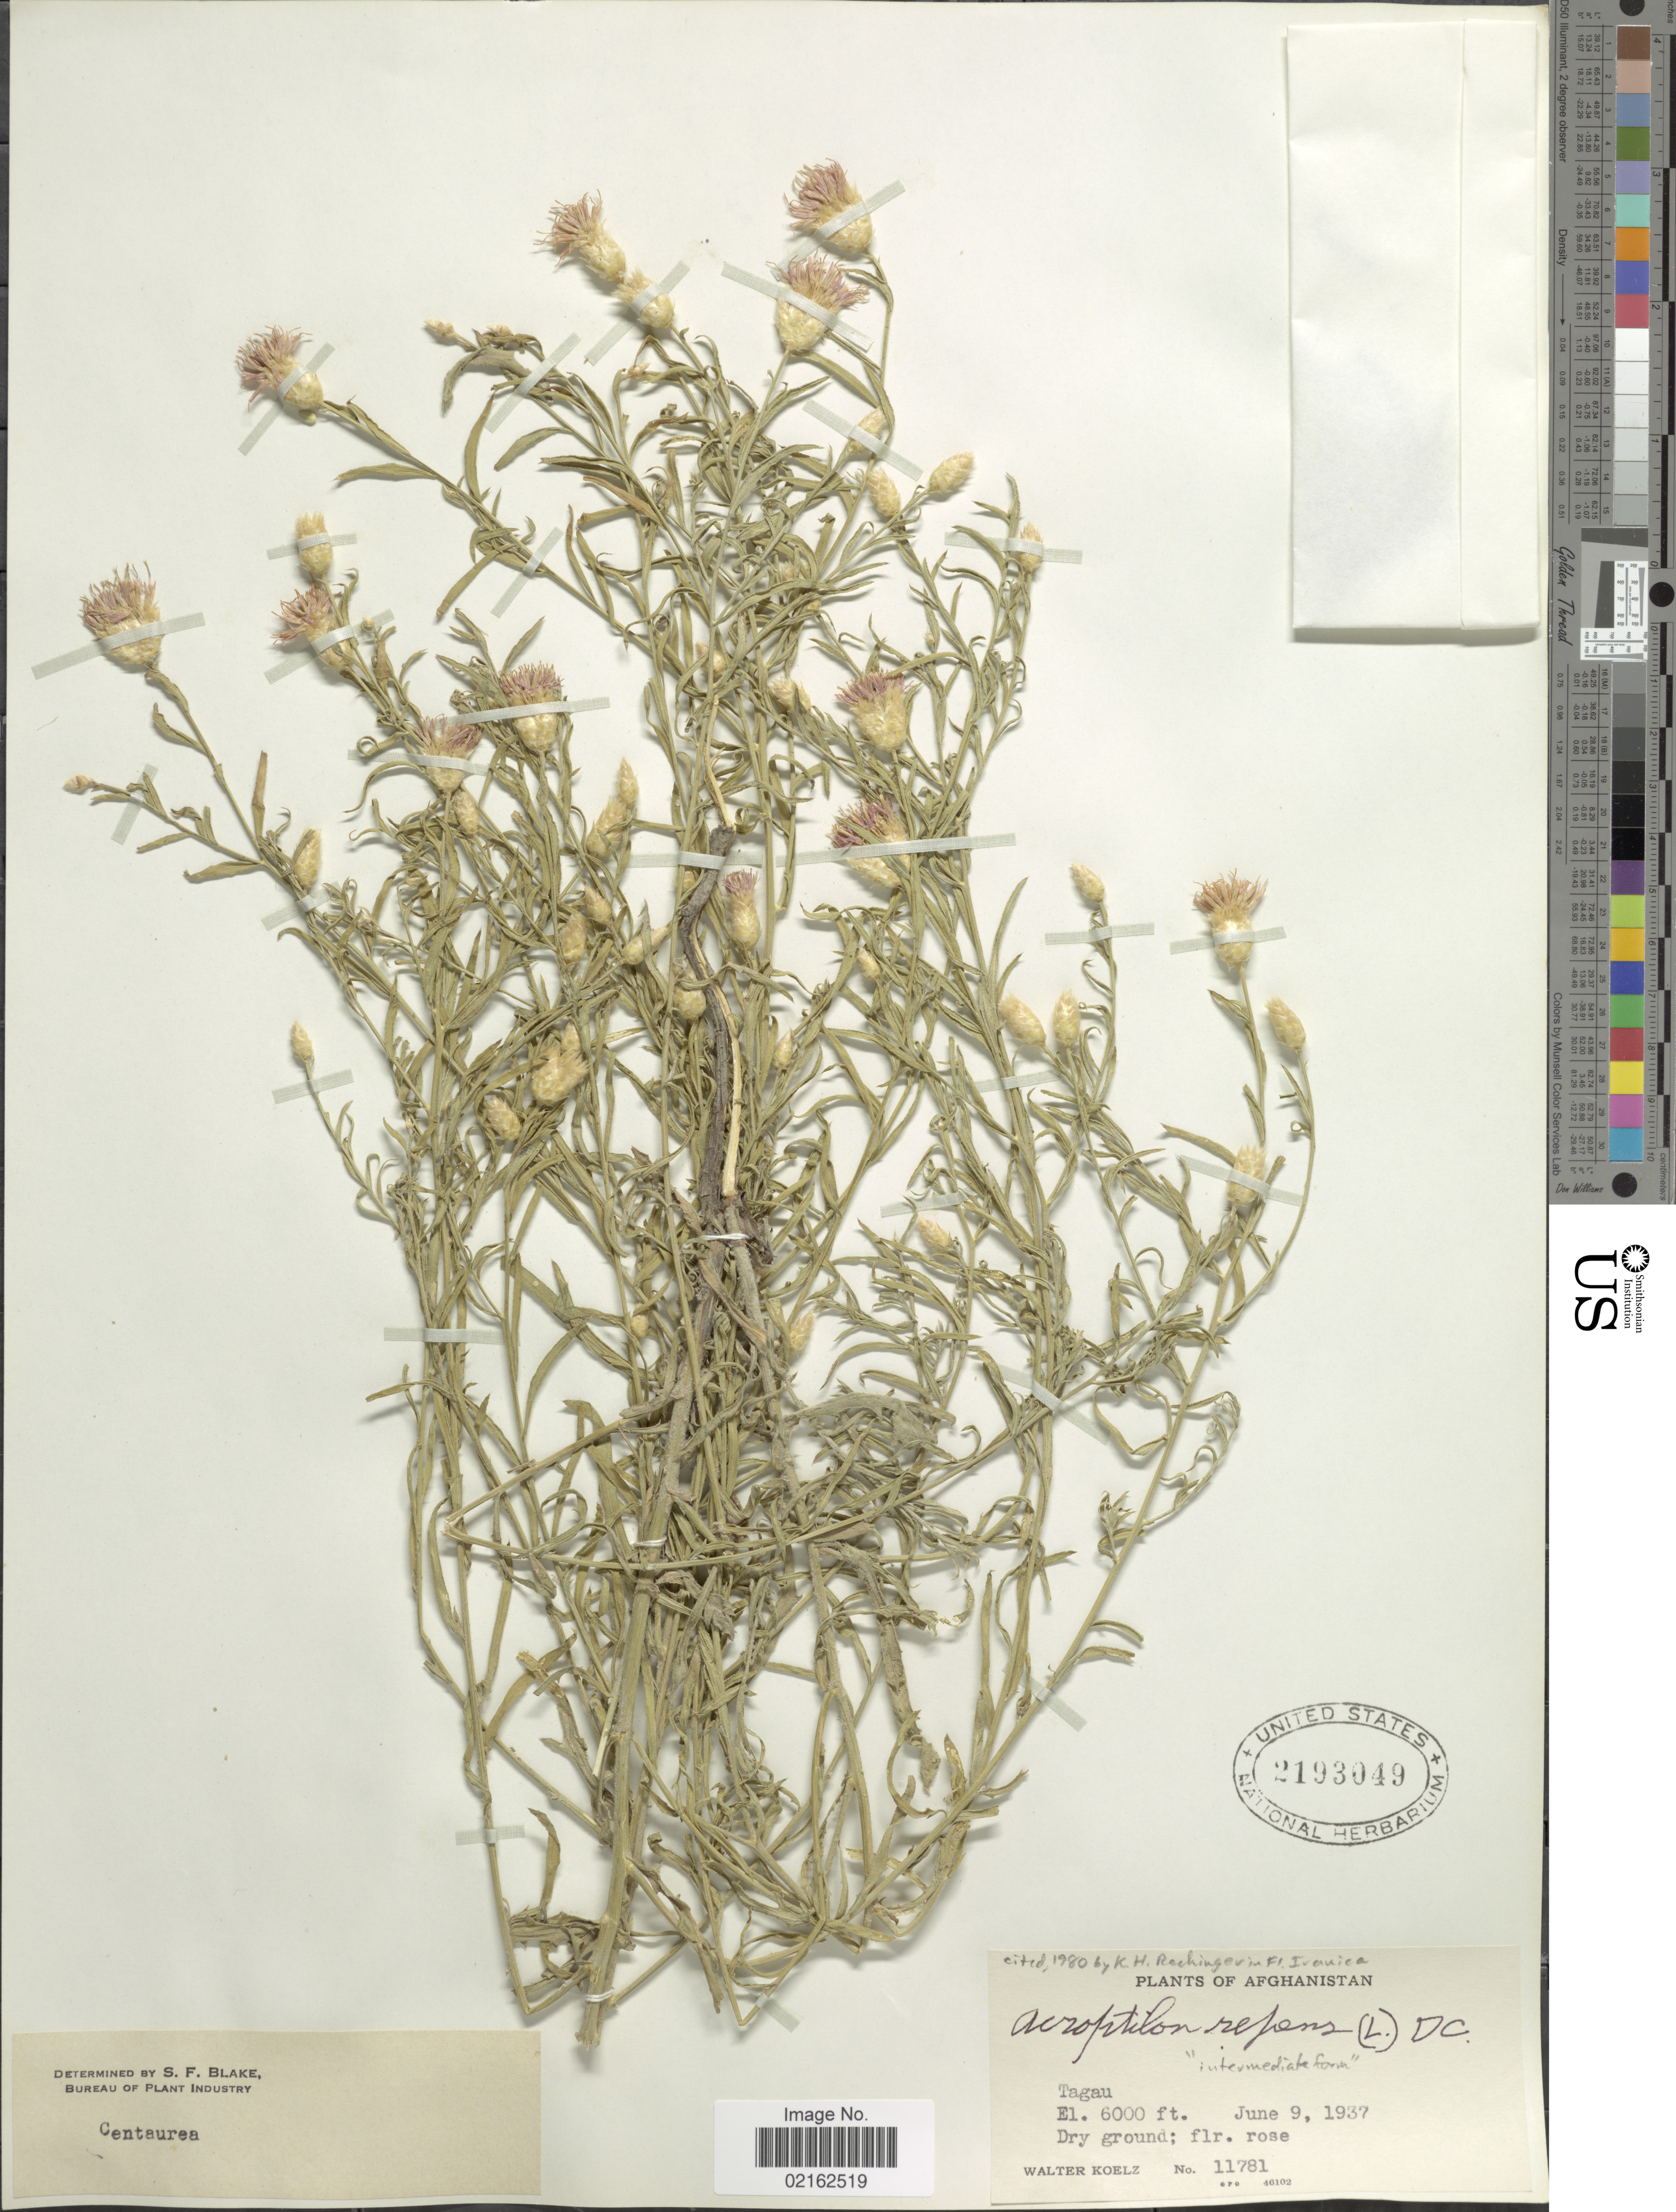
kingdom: Plantae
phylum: Tracheophyta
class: Magnoliopsida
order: Asterales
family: Asteraceae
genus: Acroptilon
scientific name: Acroptilon repens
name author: (L.) DC.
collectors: W. N. Koelz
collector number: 11781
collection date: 1937-06-09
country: Afghanistan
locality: Tagau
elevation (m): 1829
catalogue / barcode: US 2193049